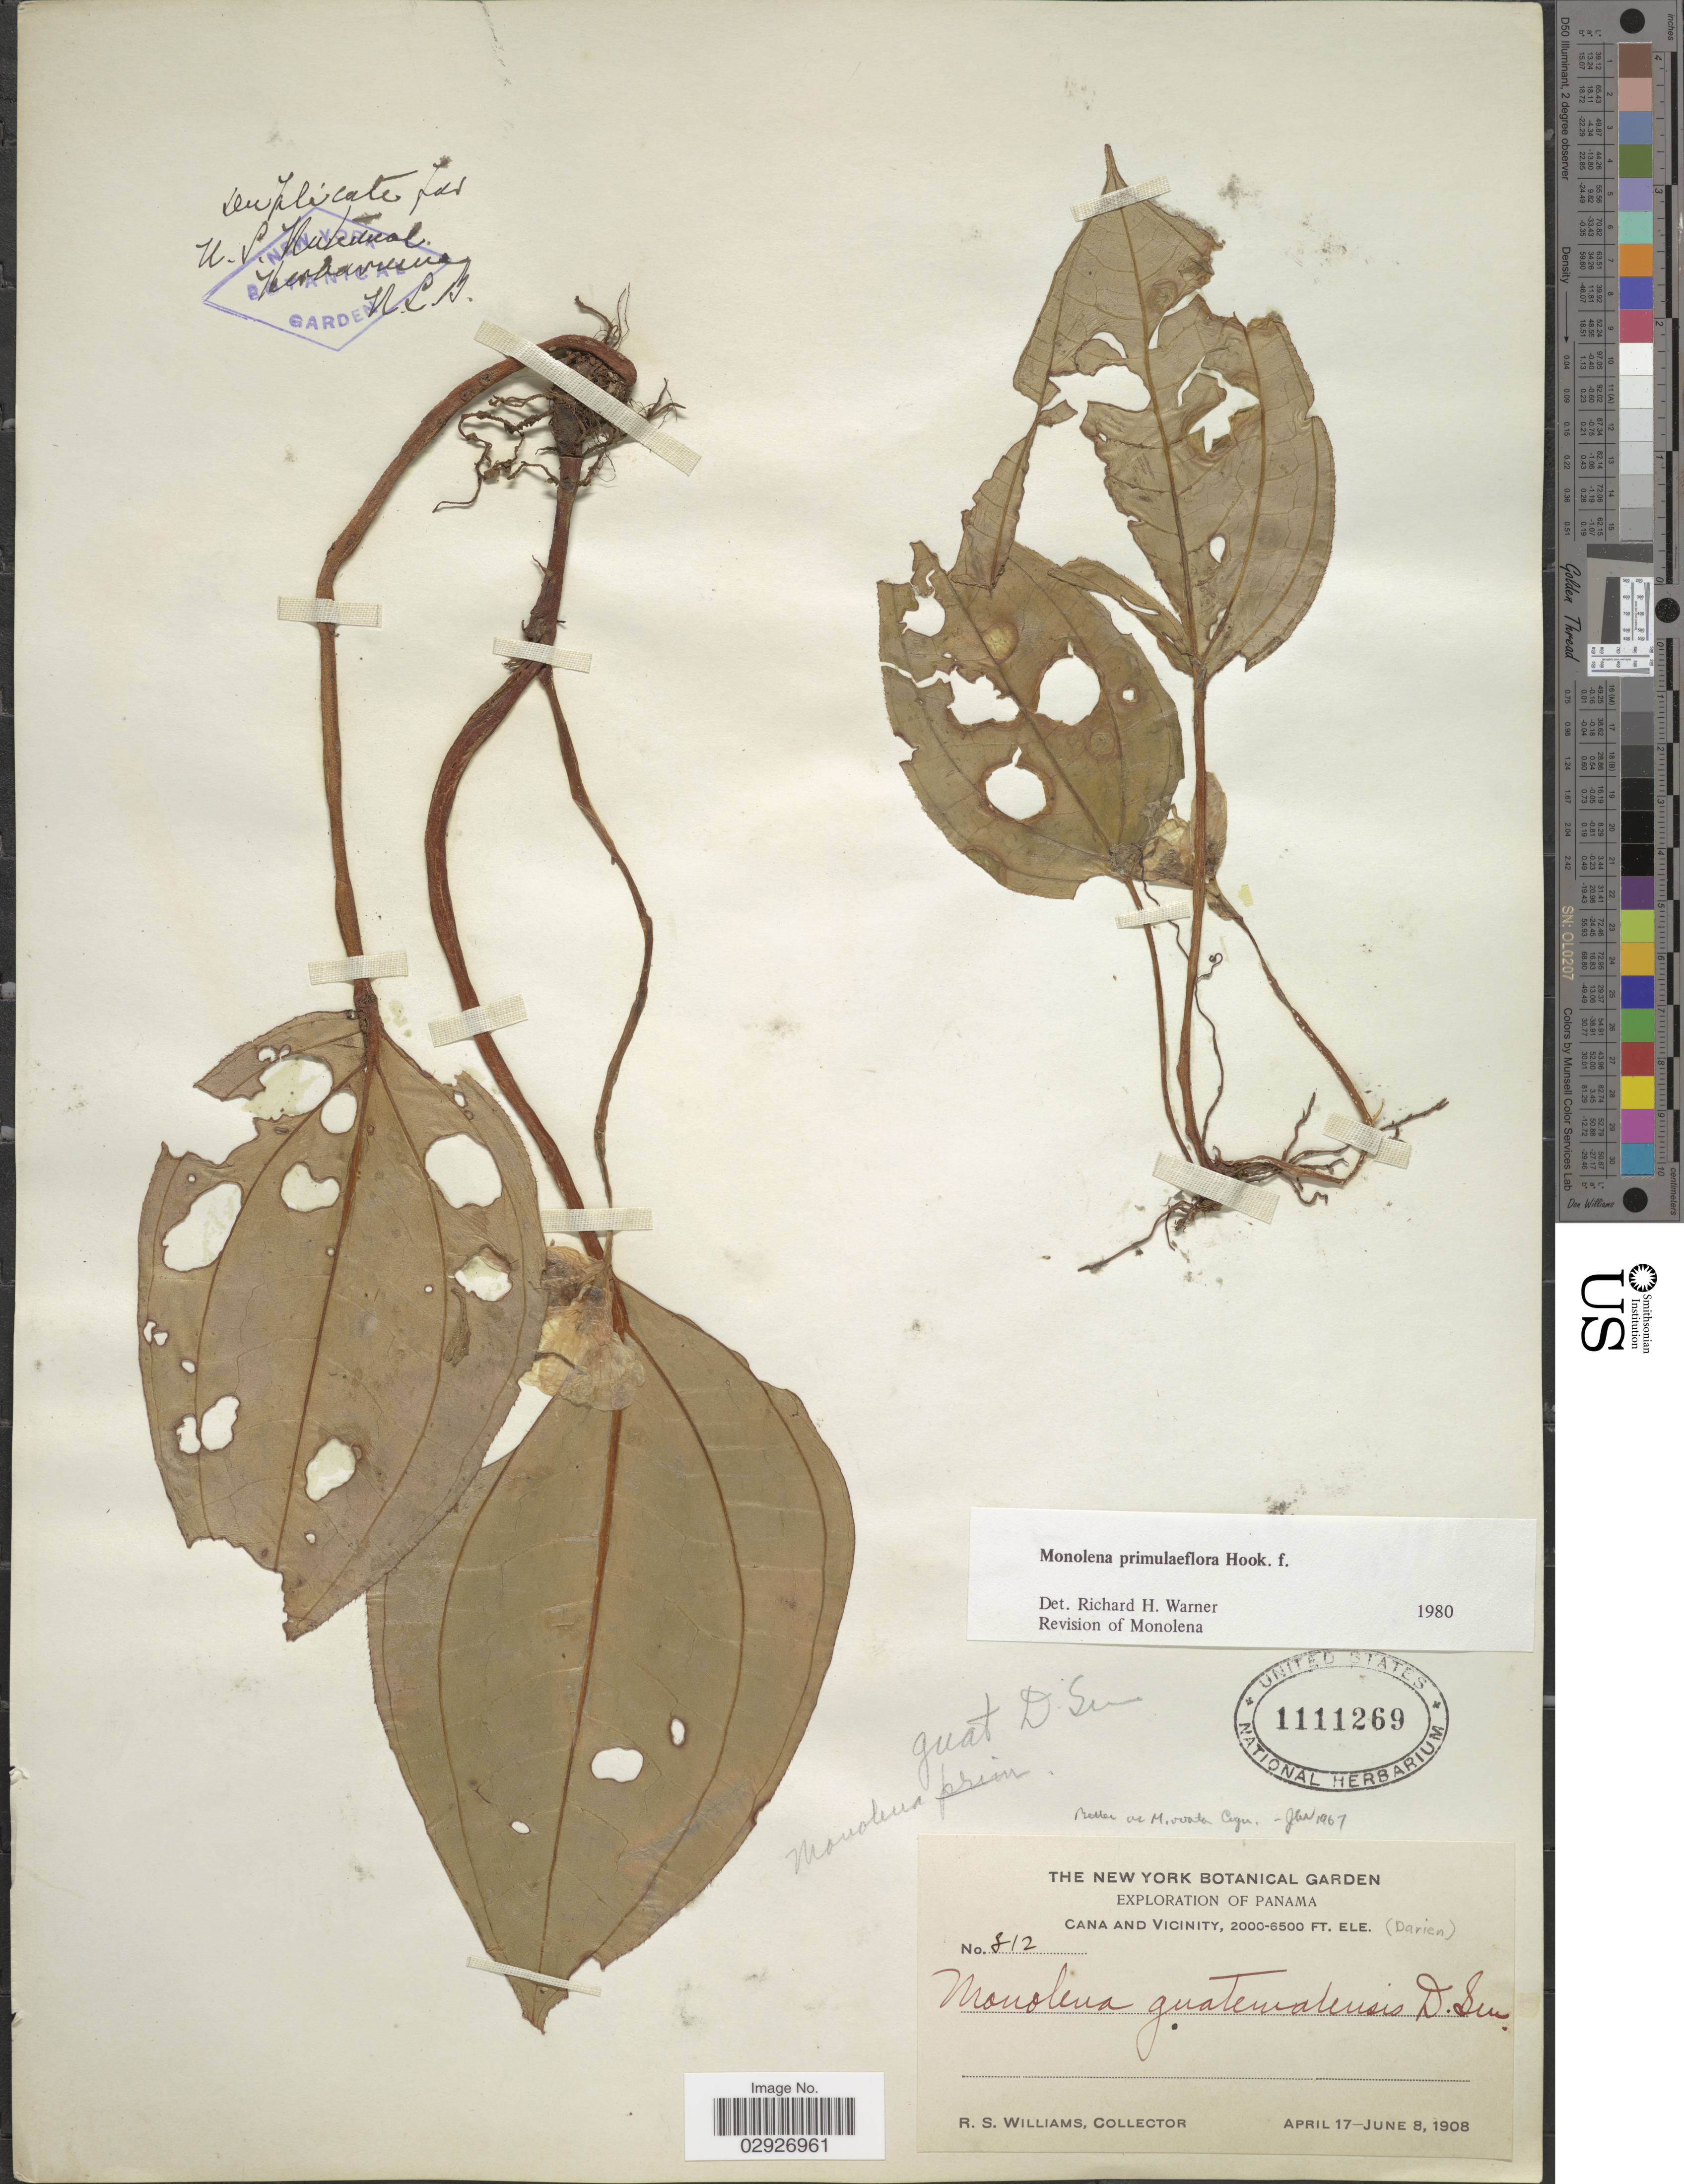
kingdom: Plantae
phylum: Tracheophyta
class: Magnoliopsida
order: Myrtales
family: Melastomataceae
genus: Monolena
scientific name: Monolena primulaeflora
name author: Hook. f.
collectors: R. S. Williams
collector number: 312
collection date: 1908-04-17/1908-06-08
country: Panama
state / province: Darién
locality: Cana and Vicinity.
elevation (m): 610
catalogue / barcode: US 1111269